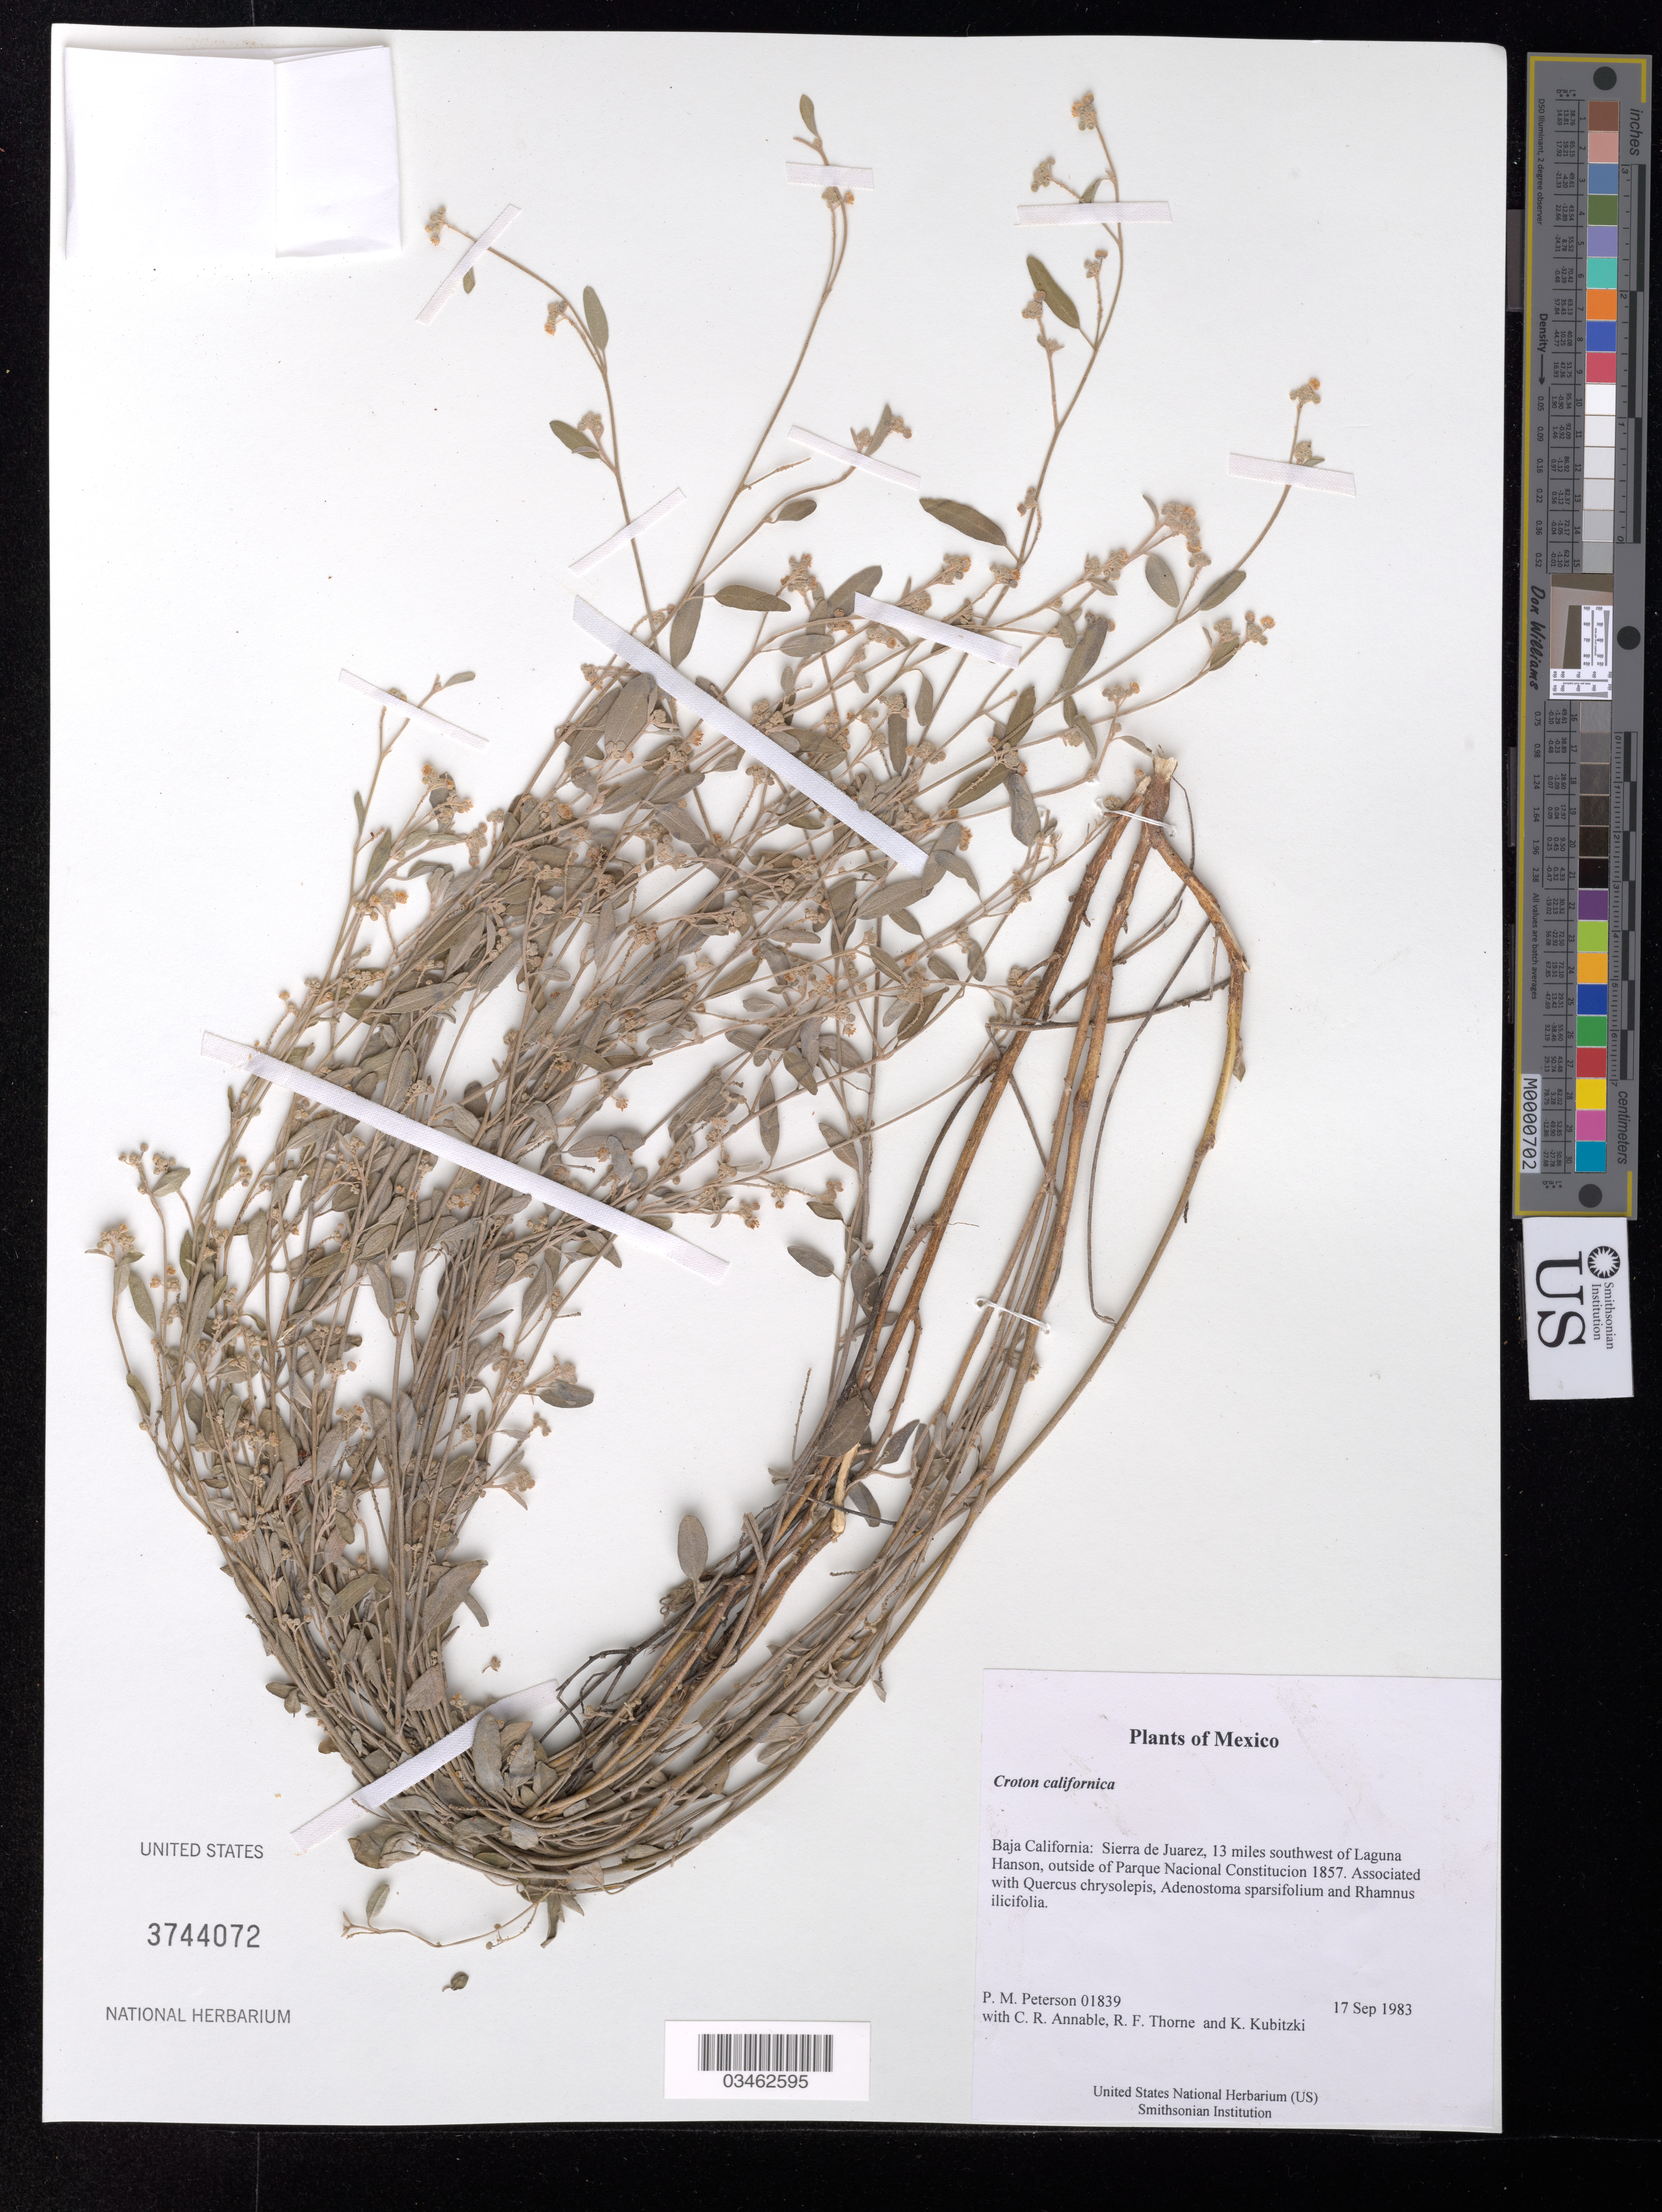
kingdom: Plantae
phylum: Tracheophyta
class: Magnoliopsida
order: Malpighiales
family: Euphorbiaceae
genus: Croton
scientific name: Croton californicus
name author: Müll. Arg.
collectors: P. M. Peterson, C. R. Annable, R. F. Thorne & K. Kubitzki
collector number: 01839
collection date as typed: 17 Sep 1983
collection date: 1983-09-17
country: Mexico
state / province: Baja California Norte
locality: Sierra de Juarez, 13 miles southwest of Laguna Hanson, outside of Parque Nacional Constitucion 1857.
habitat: Associated with Quercus chrysolepis, Adenostoma sparsifolium and Rhamnus ilicifolia.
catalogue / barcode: US 3744072